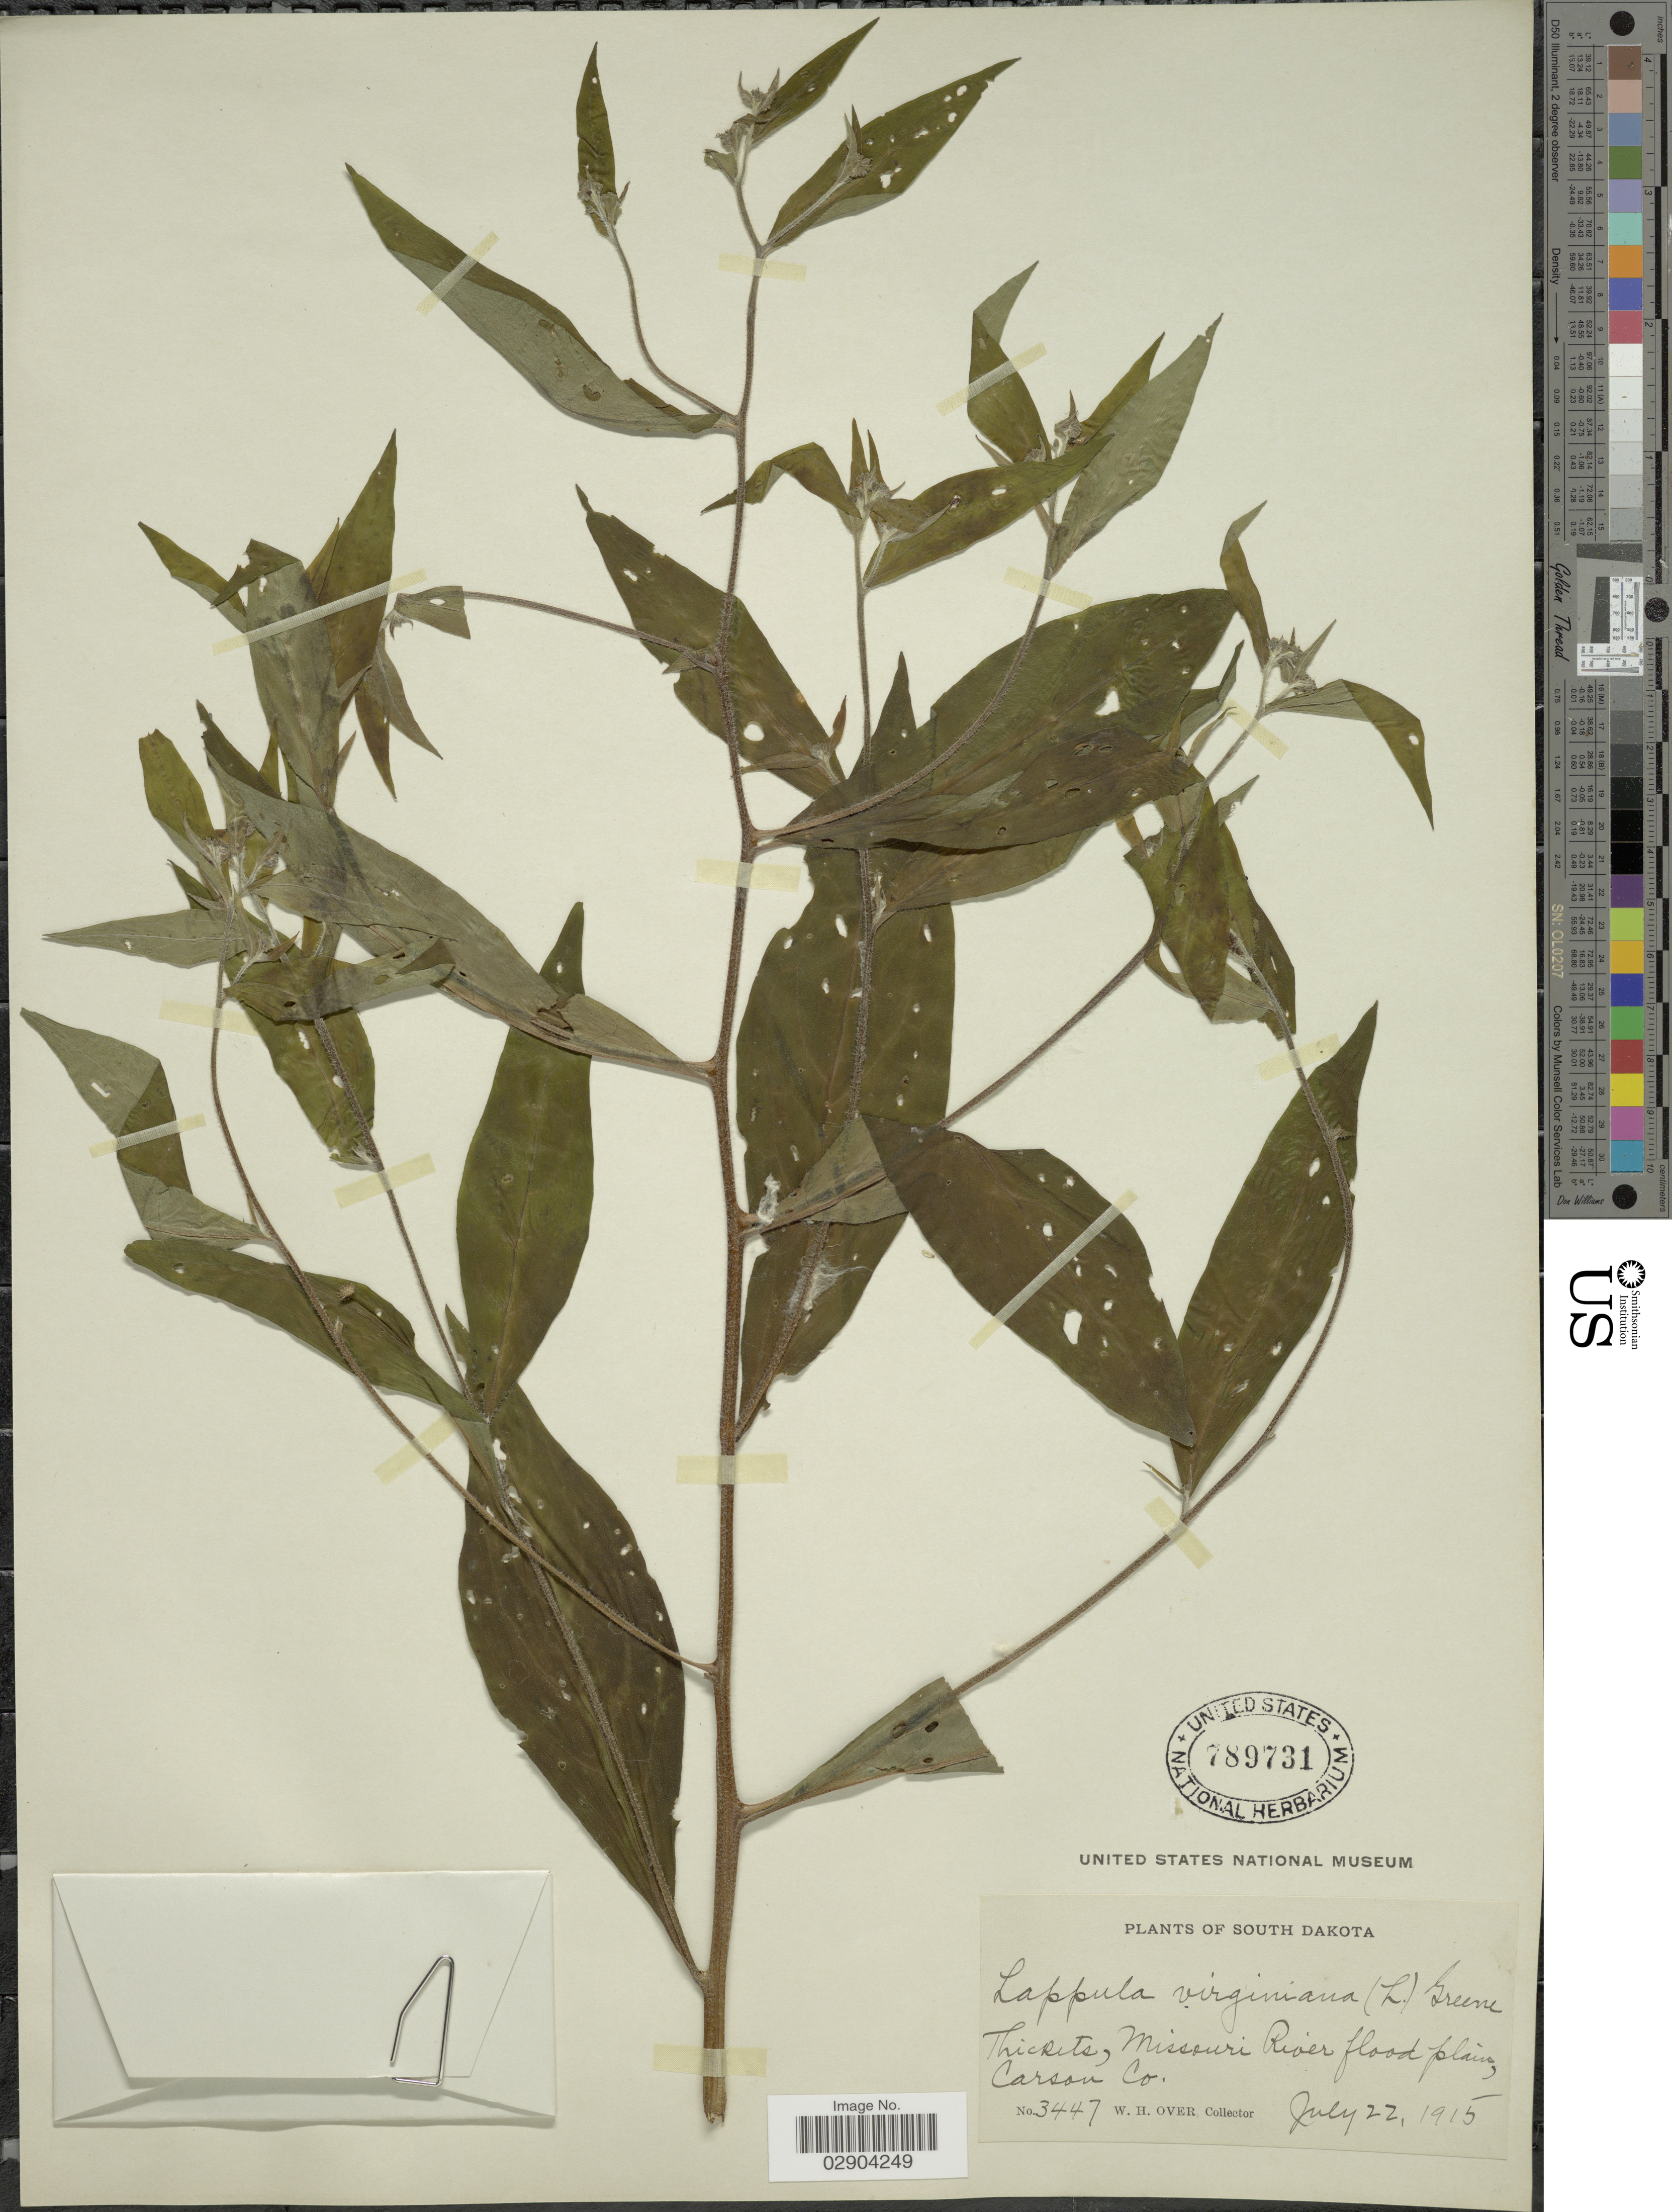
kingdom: Plantae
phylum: Tracheophyta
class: Magnoliopsida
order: Boraginales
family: Boraginaceae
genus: Hackelia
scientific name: Hackelia virginiana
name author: (L.) I.M. Johnst.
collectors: W. Over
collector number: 3447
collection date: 1915-07-22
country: United States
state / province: South Dakota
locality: Thickets, Missouri River flood plain, Carson Co.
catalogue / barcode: US 789731